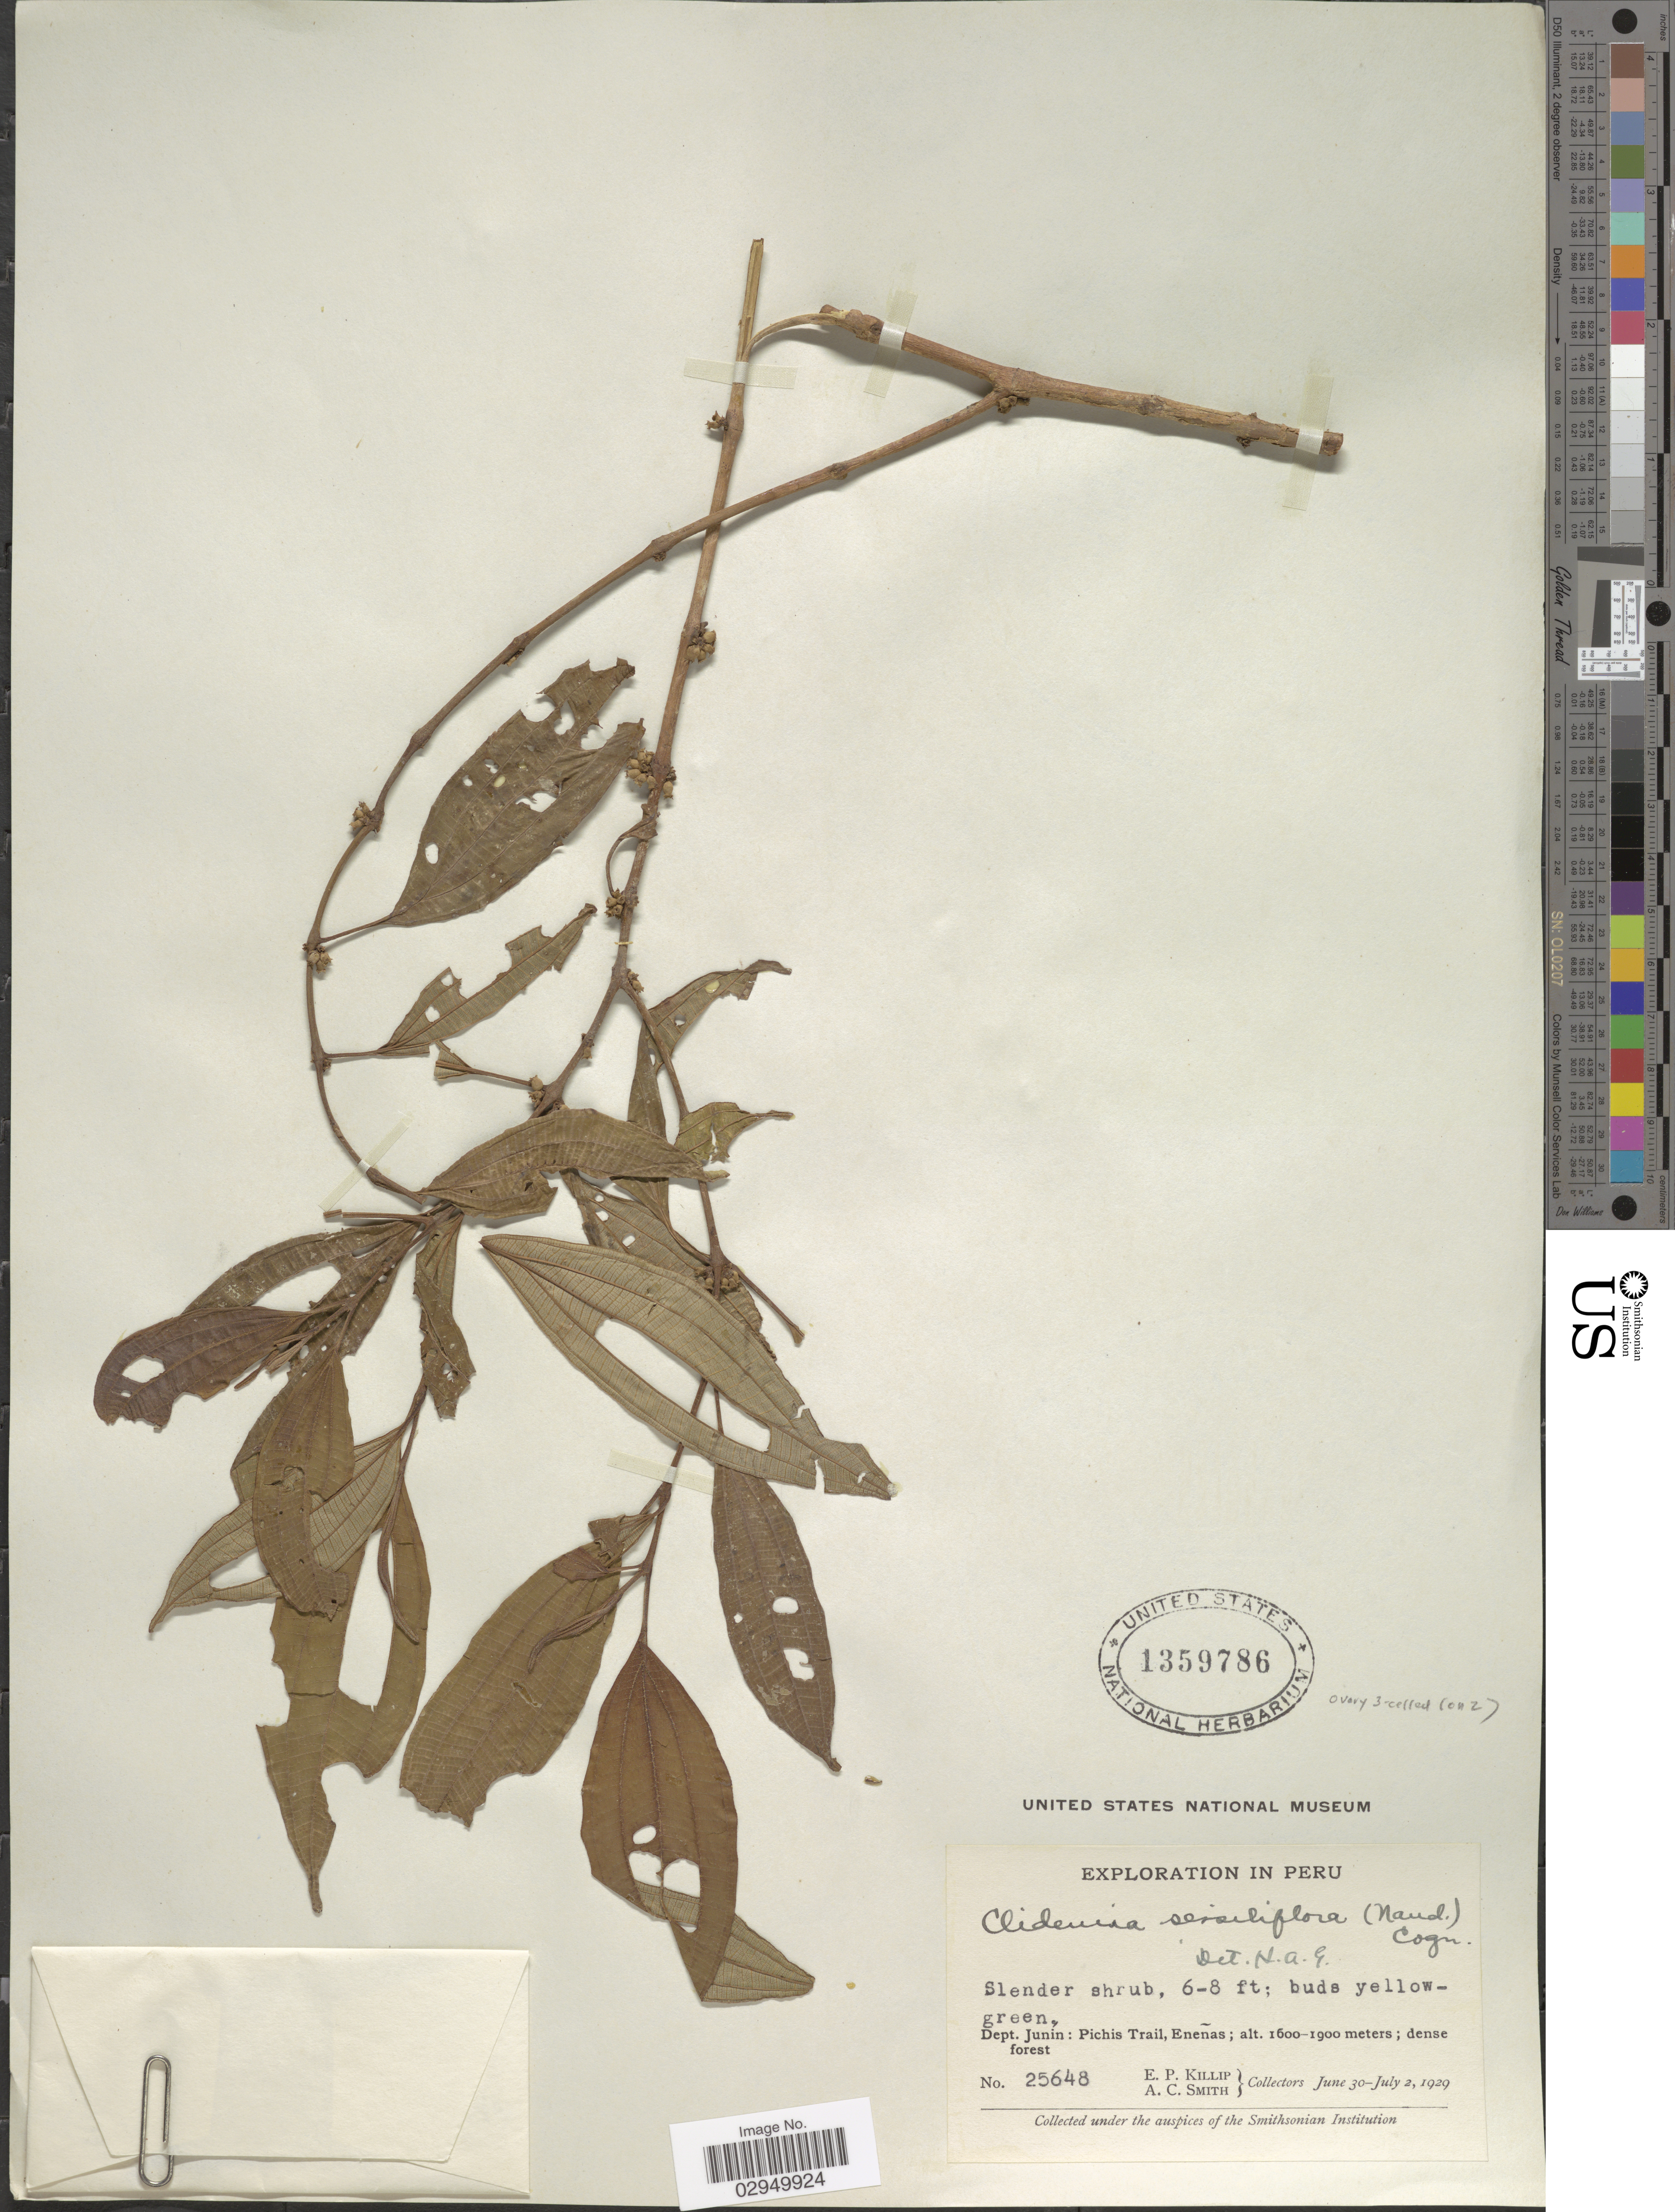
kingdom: Plantae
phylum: Tracheophyta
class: Magnoliopsida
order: Myrtales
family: Melastomataceae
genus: Clidemia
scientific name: Clidemia sessiliflora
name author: (Naudin) Cogn.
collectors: E. P. Killip & A. C. Smith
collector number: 25648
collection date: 1929-06-30/1929-07-02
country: Peru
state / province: Junín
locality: Dept. Junín: Pichis Trail, Eneñas; dense forst.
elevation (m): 1600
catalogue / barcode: US 1359786